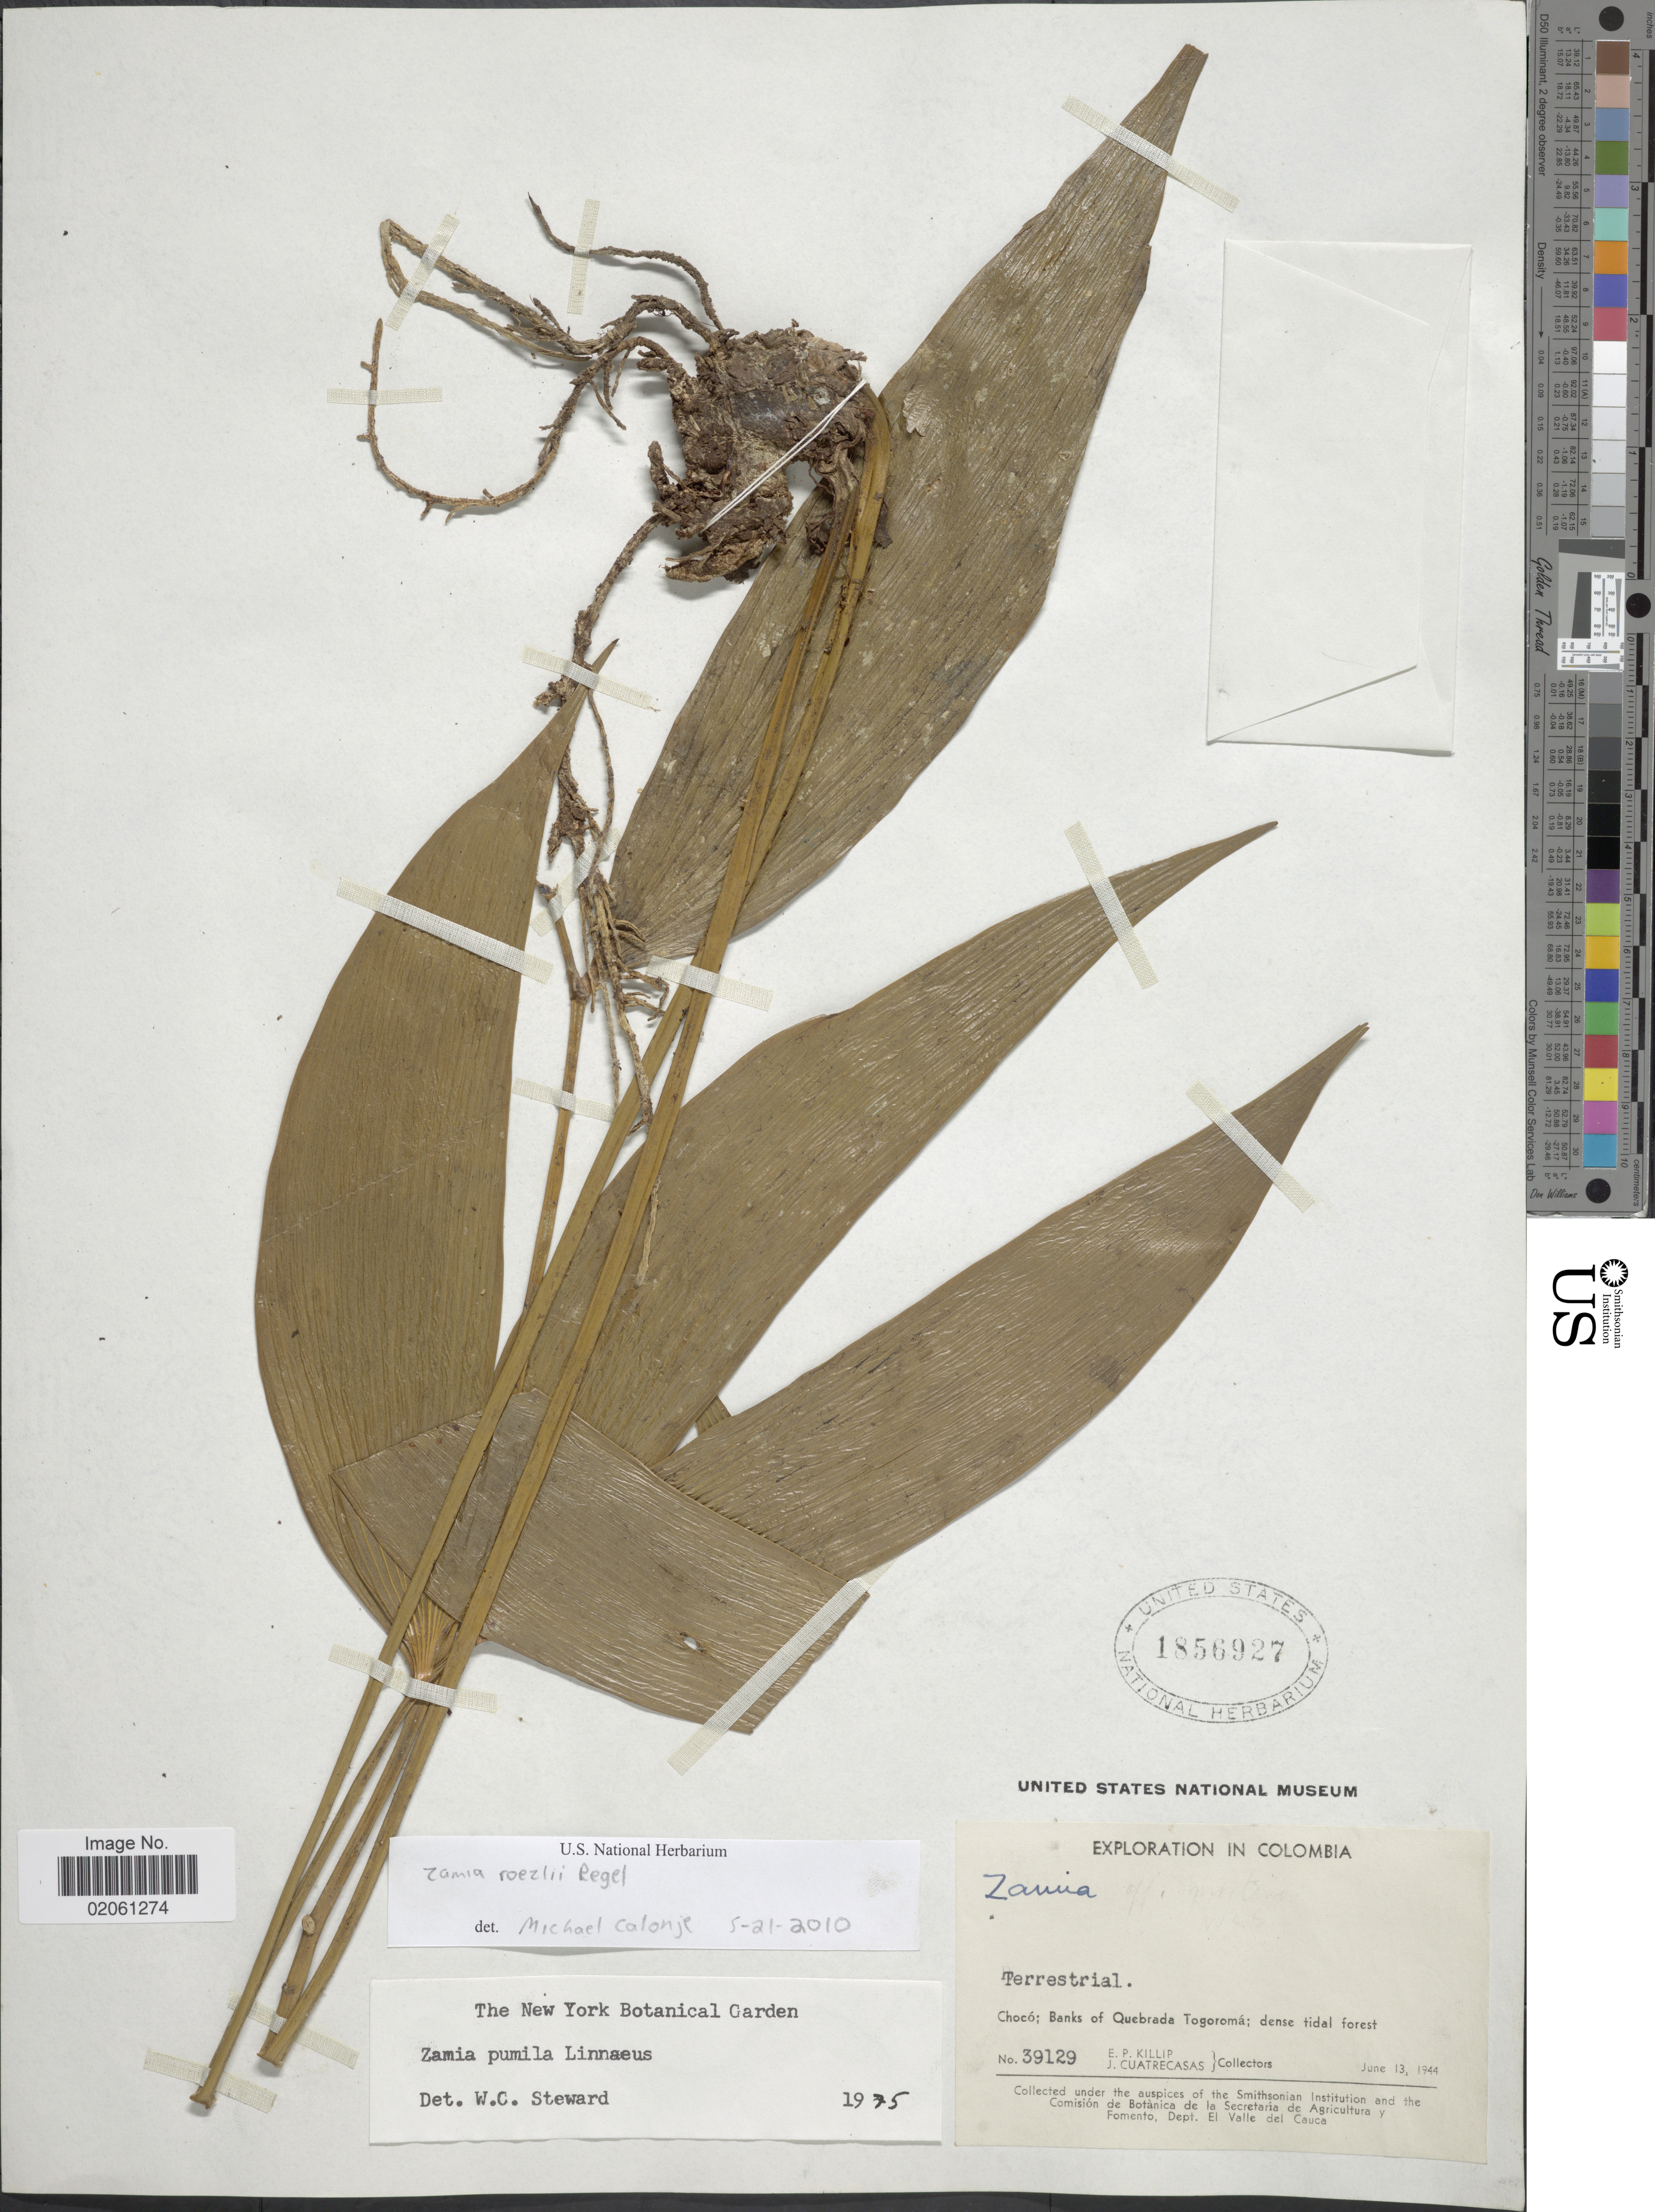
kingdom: Plantae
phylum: Tracheophyta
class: Cycadopsida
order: Cycadales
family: Zamiaceae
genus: Zamia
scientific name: Zamia roezlii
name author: Regel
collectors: E. P. Killip & J. Cuatrecasas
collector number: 39129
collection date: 1944-06-13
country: Colombia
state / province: Chocó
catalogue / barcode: US 1856927